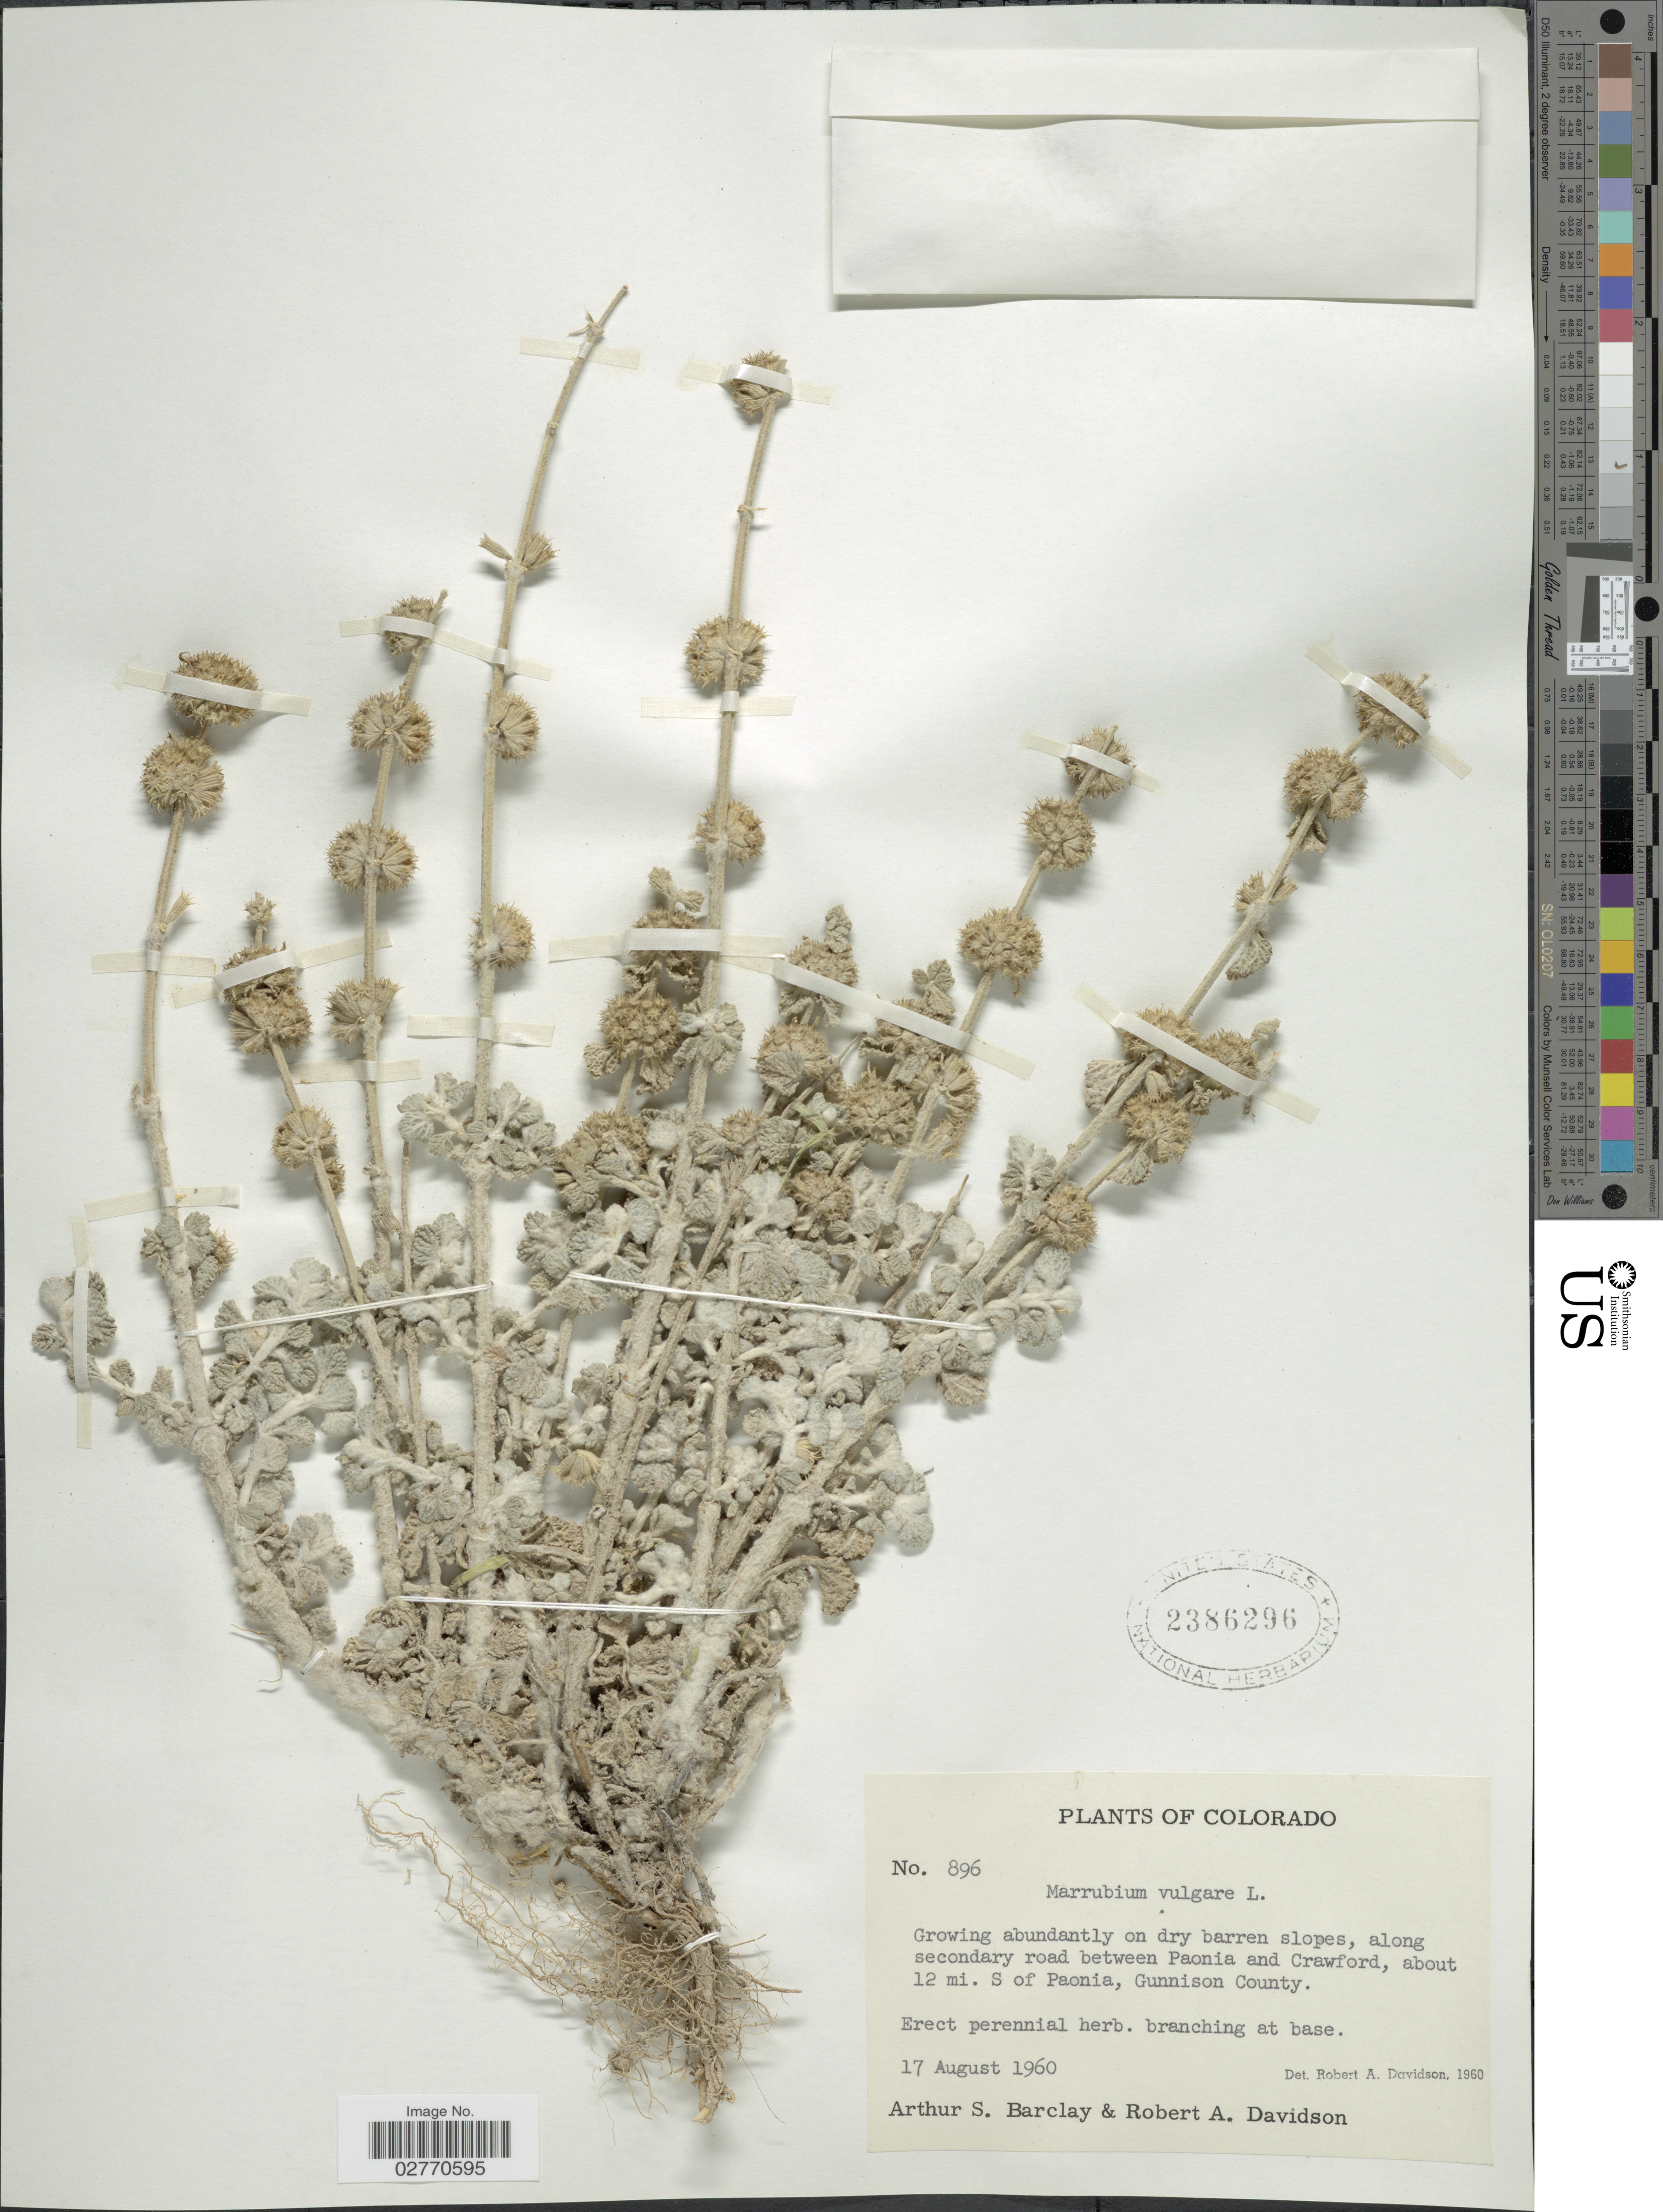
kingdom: Plantae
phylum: Tracheophyta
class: Magnoliopsida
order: Lamiales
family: Lamiaceae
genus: Marrubium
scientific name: Marrubium vulgare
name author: L.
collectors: A. S. Barclay & R. A. Davidson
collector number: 896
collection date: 1960-08-17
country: United States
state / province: Colorado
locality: Along secondary road between Paonia and Crawford, about 12 mi. S of Paonia, Gunnison County.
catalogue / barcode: US 2386296